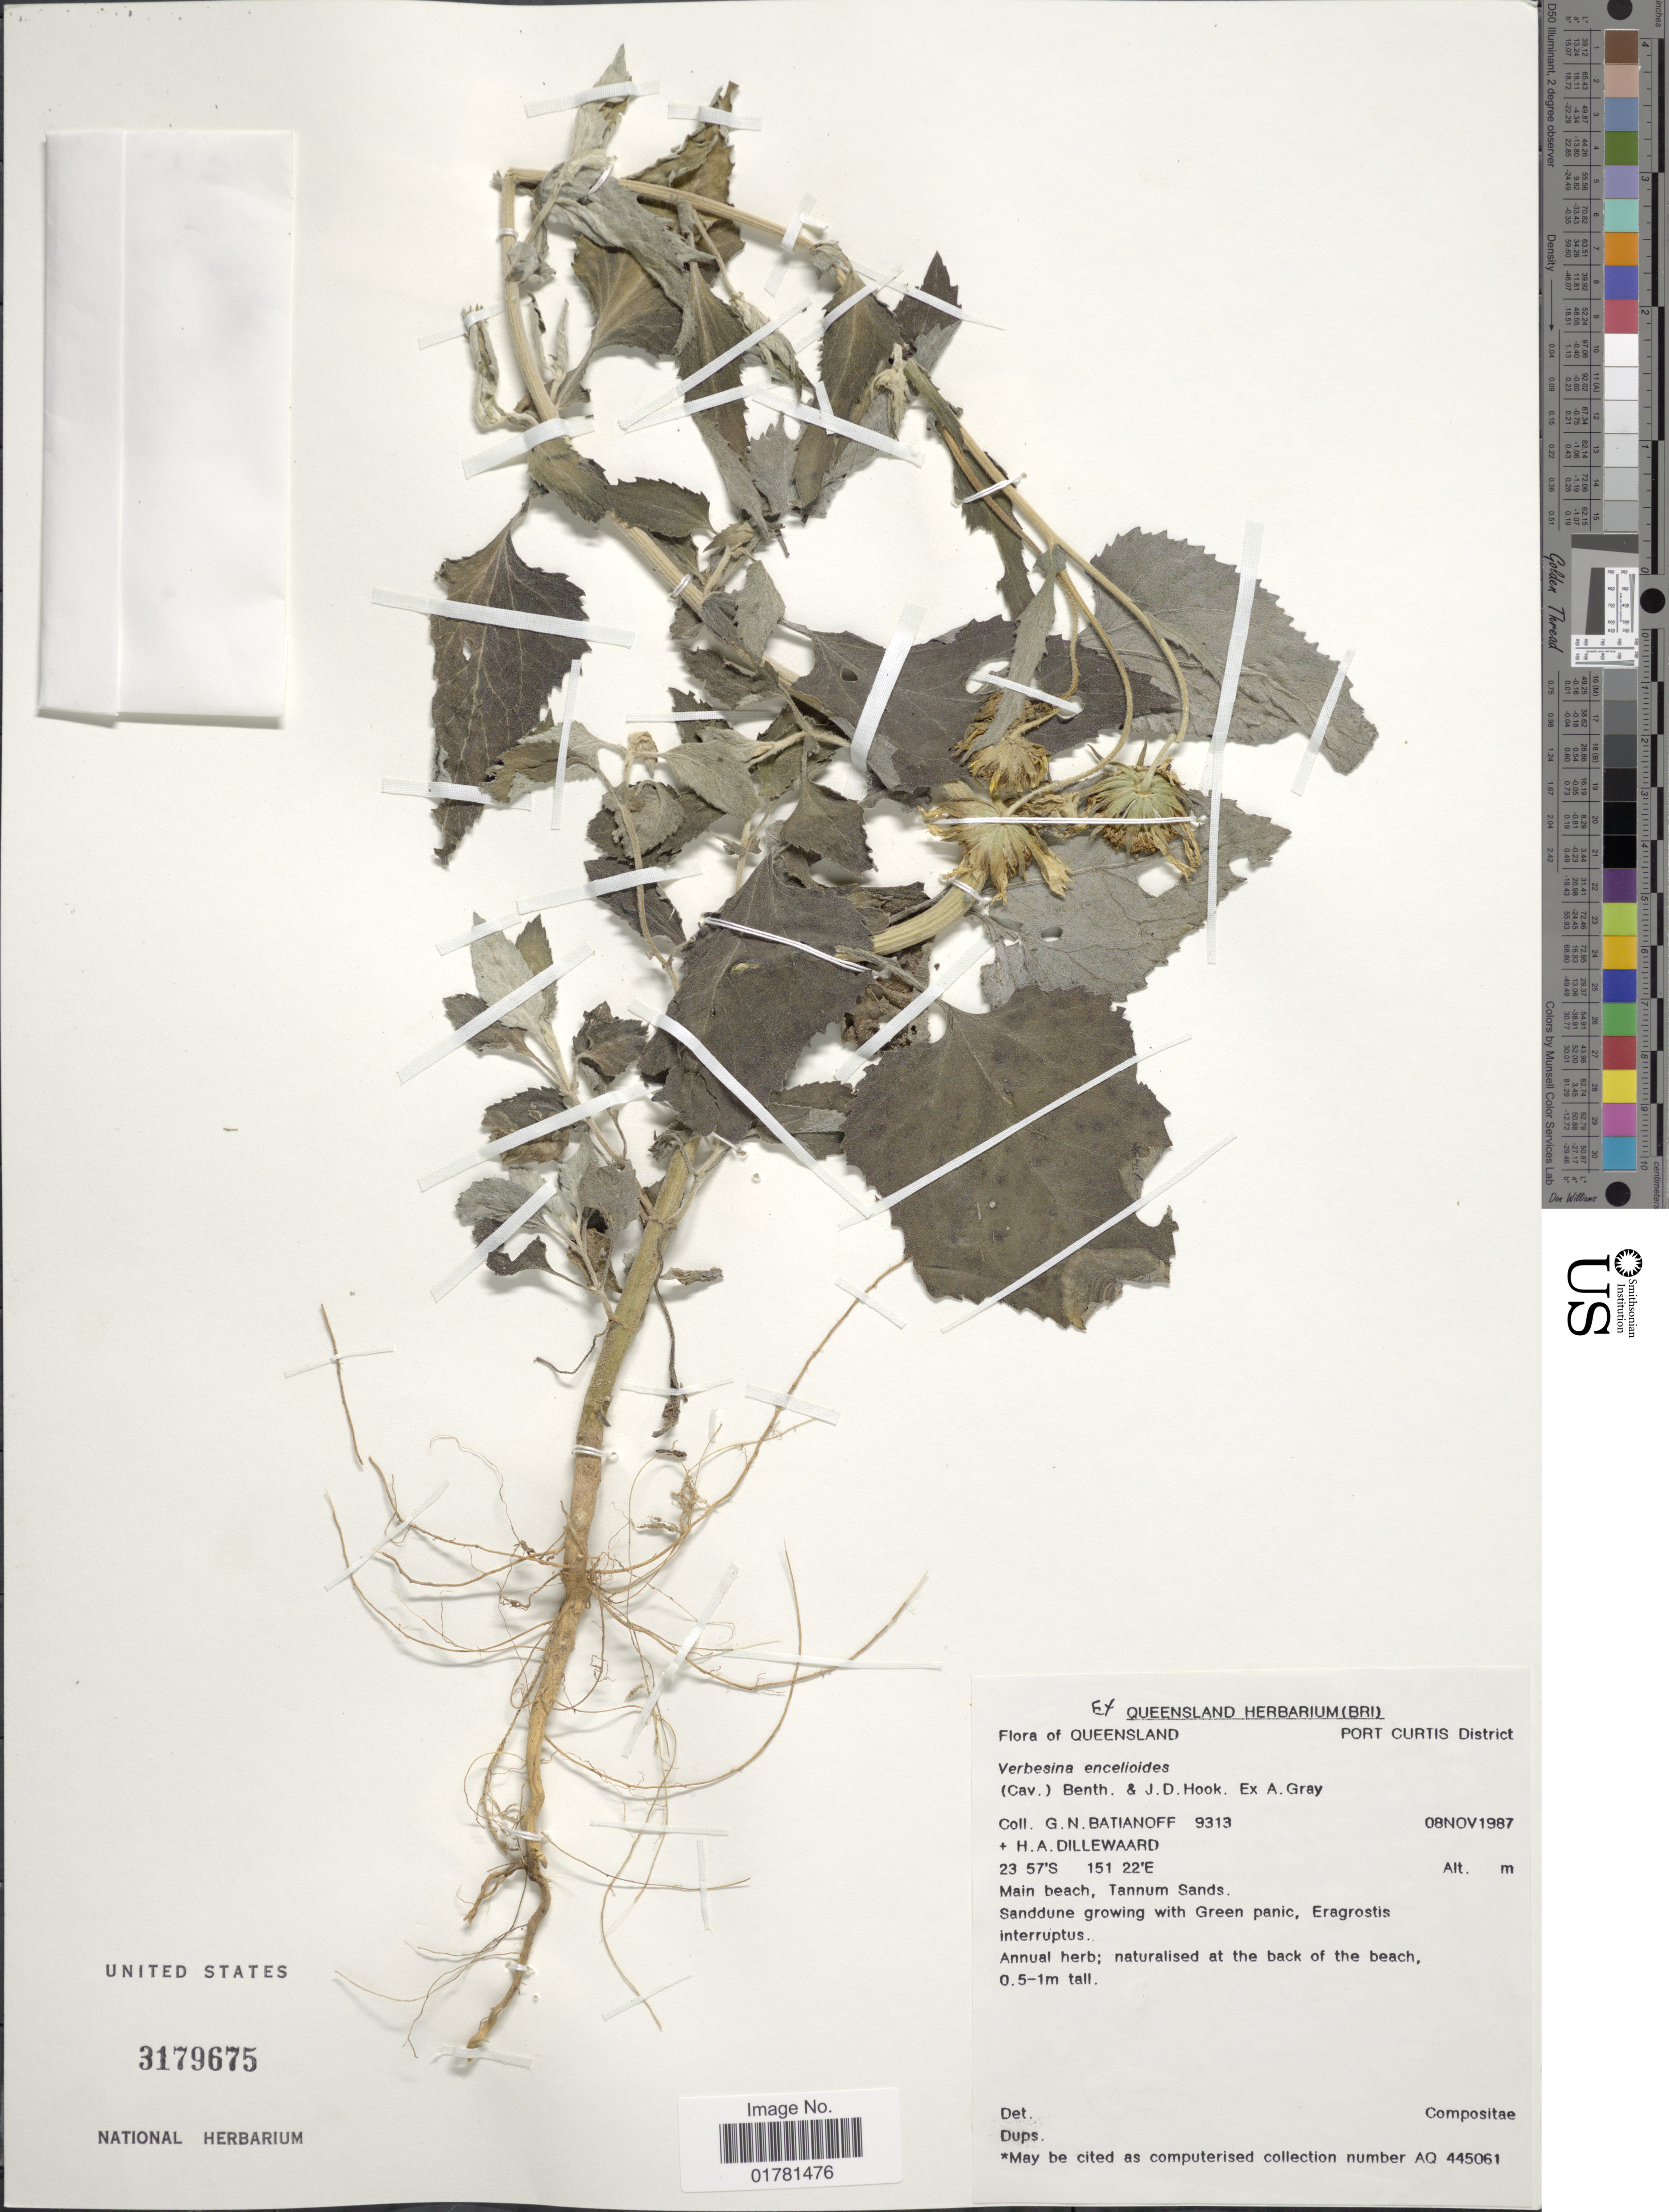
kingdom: Plantae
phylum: Tracheophyta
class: Magnoliopsida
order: Asterales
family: Asteraceae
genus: Verbesina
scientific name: Verbesina encelioides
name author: (Cav.) Benth. & Hook. ex A. Gray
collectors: G. Batianoff & H. Dillewaard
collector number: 9313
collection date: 1987-11-08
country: Australia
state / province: Queensland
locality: Port Curtis District, Main beach, Tannum Sands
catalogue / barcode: US 3179675